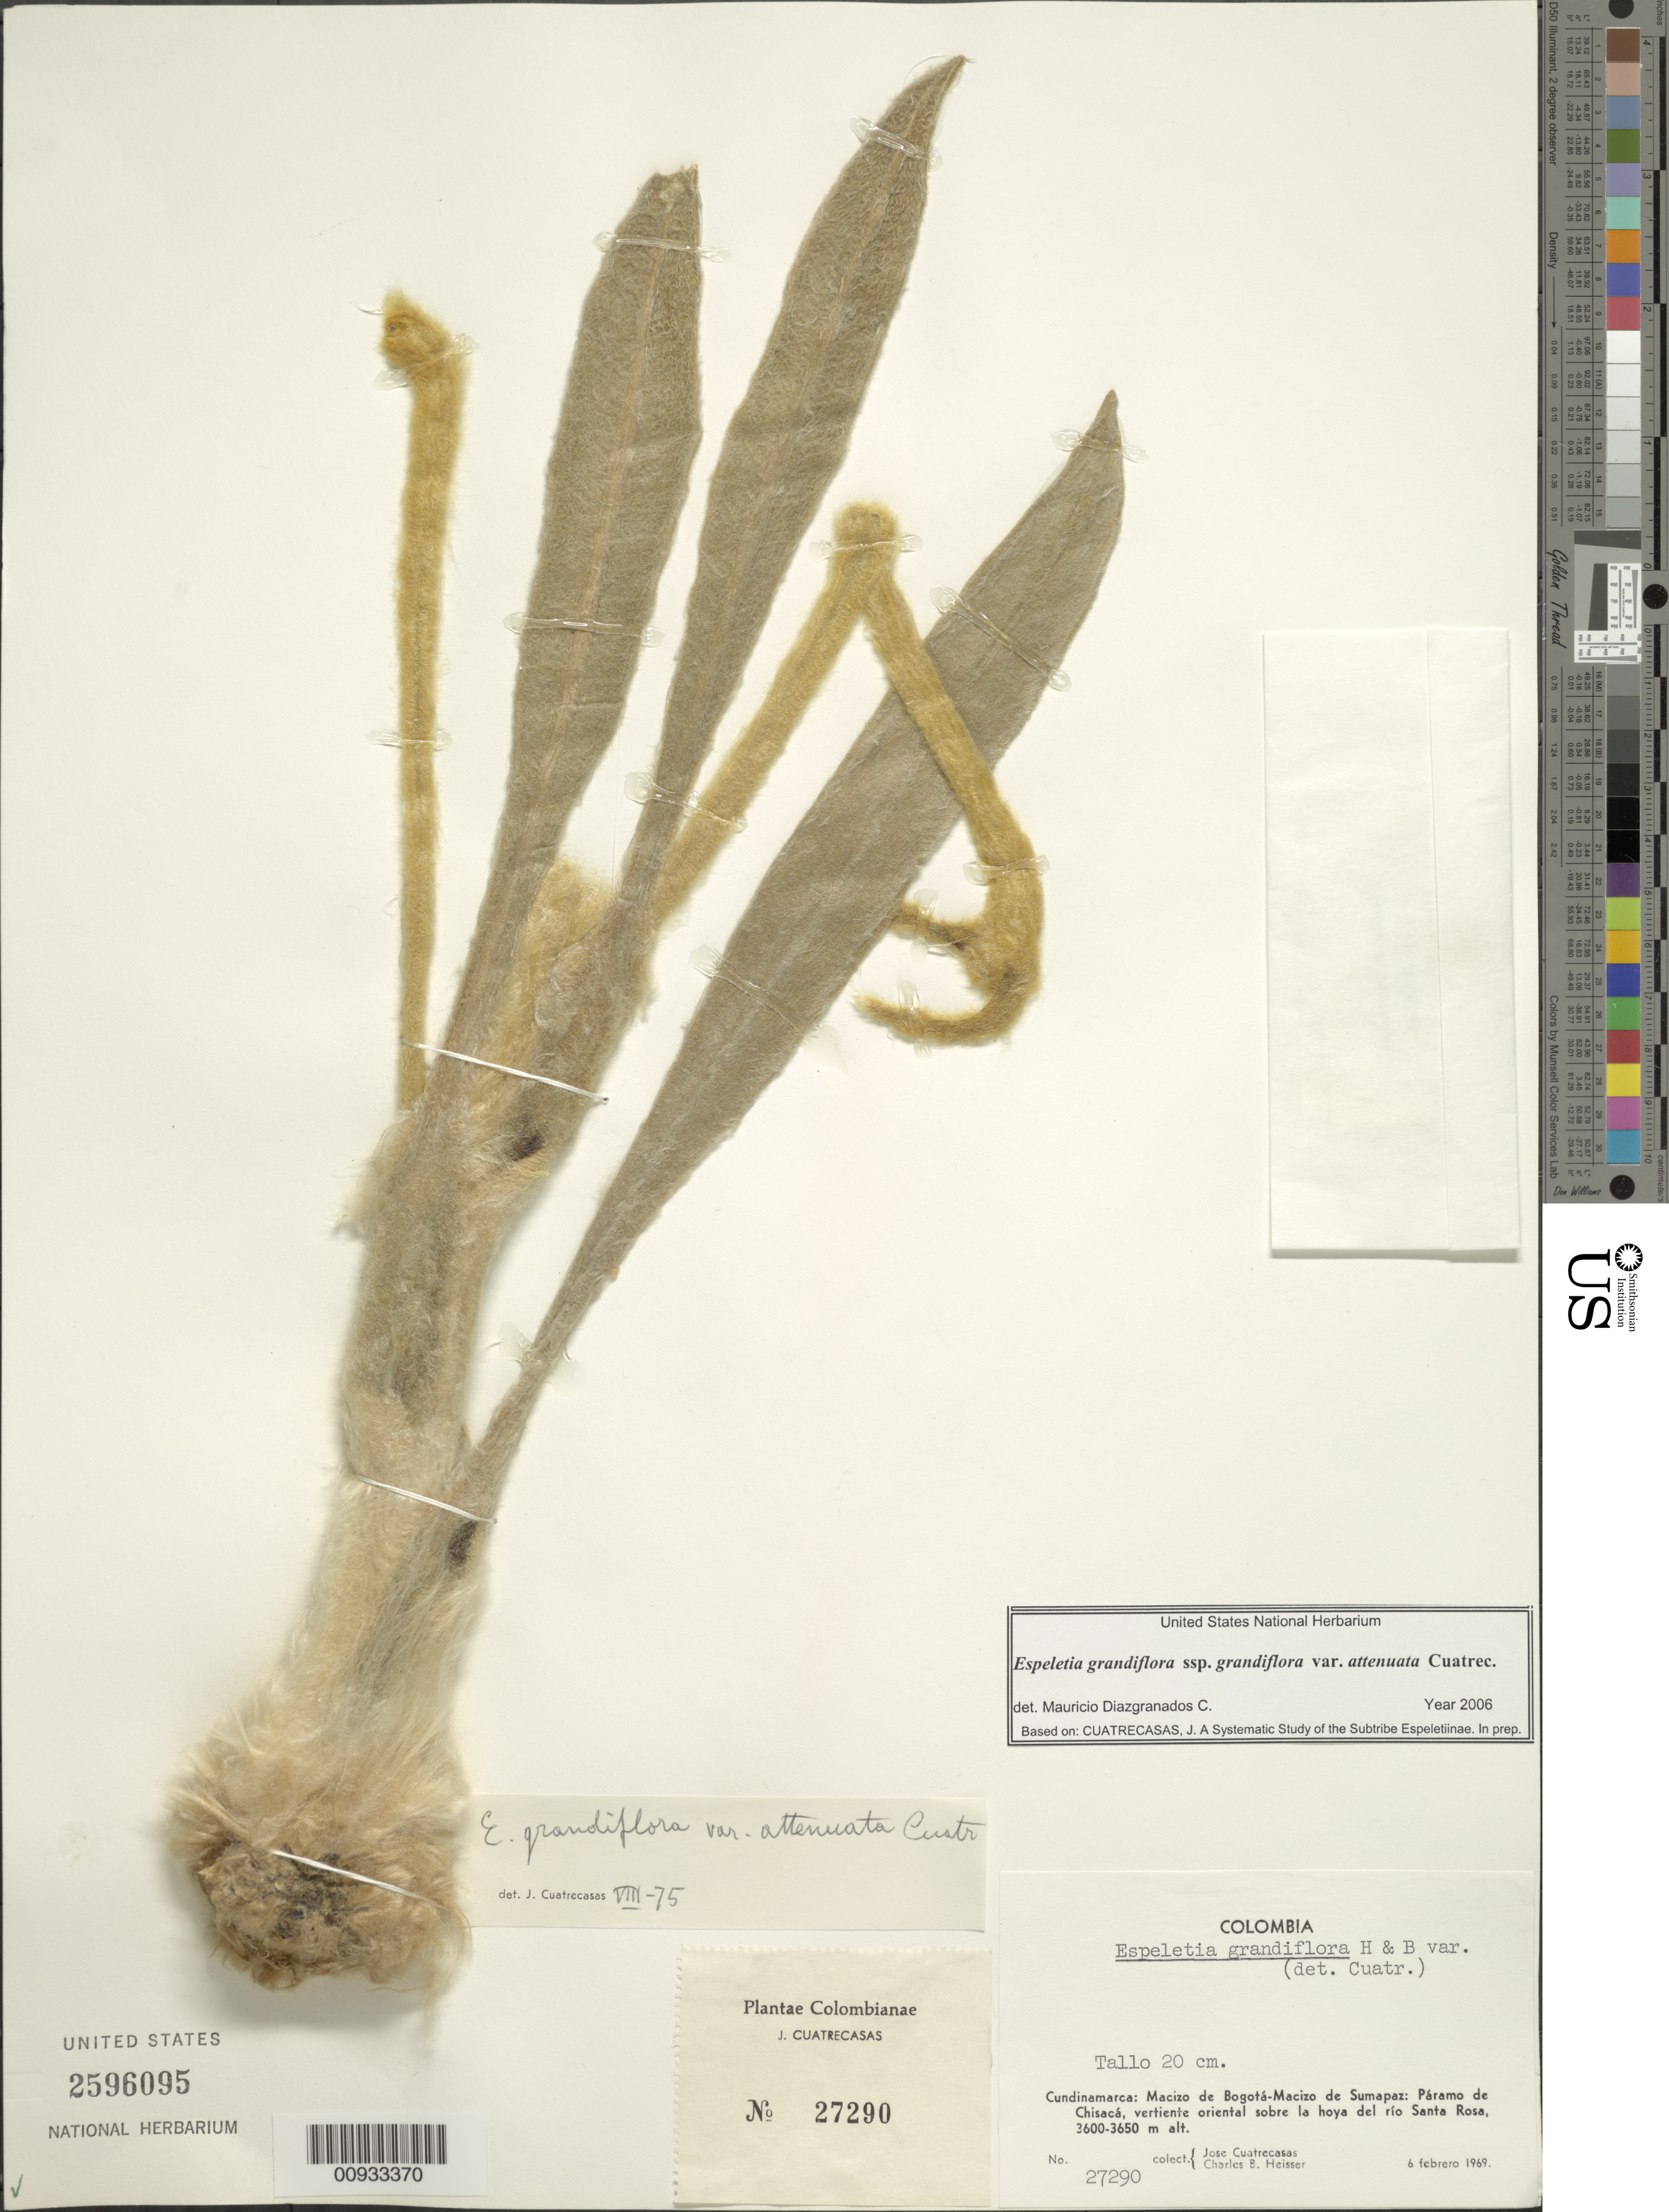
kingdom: Plantae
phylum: Tracheophyta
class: Magnoliopsida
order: Asterales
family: Asteraceae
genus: Espeletia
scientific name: Espeletia grandiflora var. attenuata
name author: Cuatrec.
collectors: J. Cuatrecasas & C. B. Heisser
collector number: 27290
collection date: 1969-02-06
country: Colombia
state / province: Cundinamarca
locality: Macizo de Bogota-Macizo de Sumapaz: Paramo de Chisaca, vertiente oriental sobre la hoya del rio Santa Rosa.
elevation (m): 3600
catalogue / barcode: US 2596095